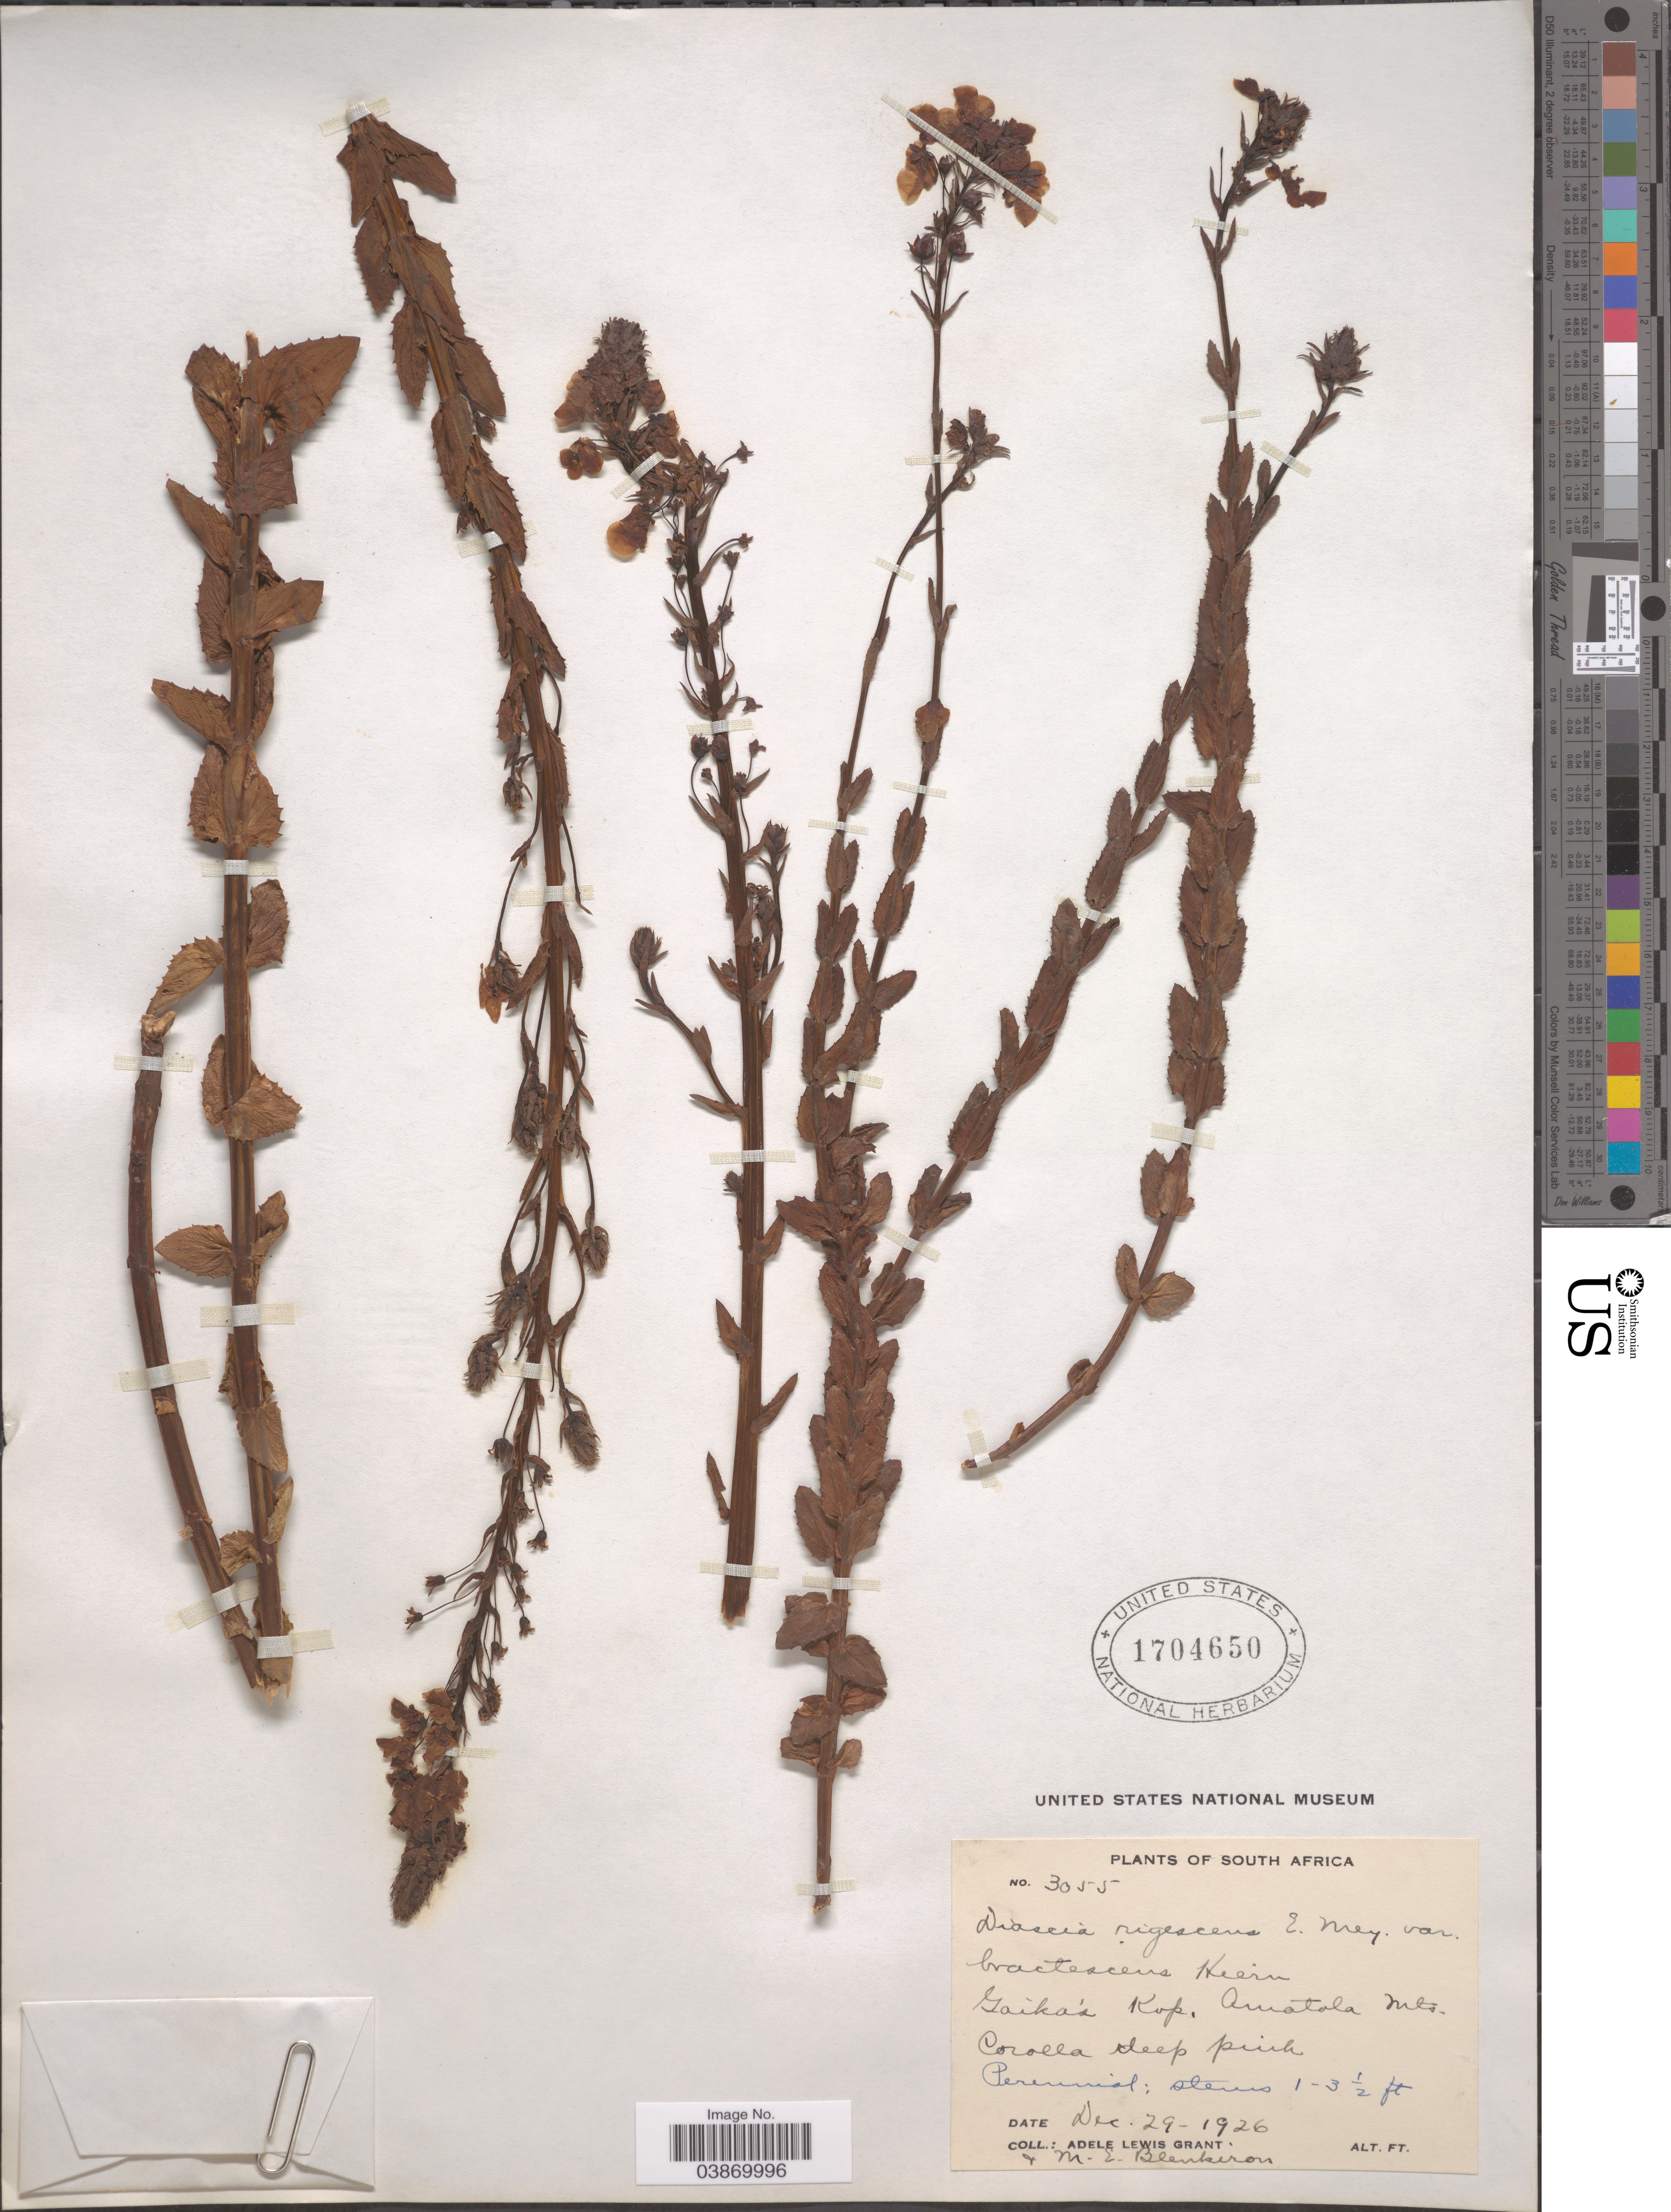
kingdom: Plantae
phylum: Tracheophyta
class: Magnoliopsida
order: Lamiales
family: Scrophulariaceae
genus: Diascia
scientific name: Diascia rigescens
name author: E. Mey. ex Benth.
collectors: A. L. Grant & M. Blenkiron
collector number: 3055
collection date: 1926-12-29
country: South Africa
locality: Gaika's Kop, Amatala Mts.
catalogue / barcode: US 1704650